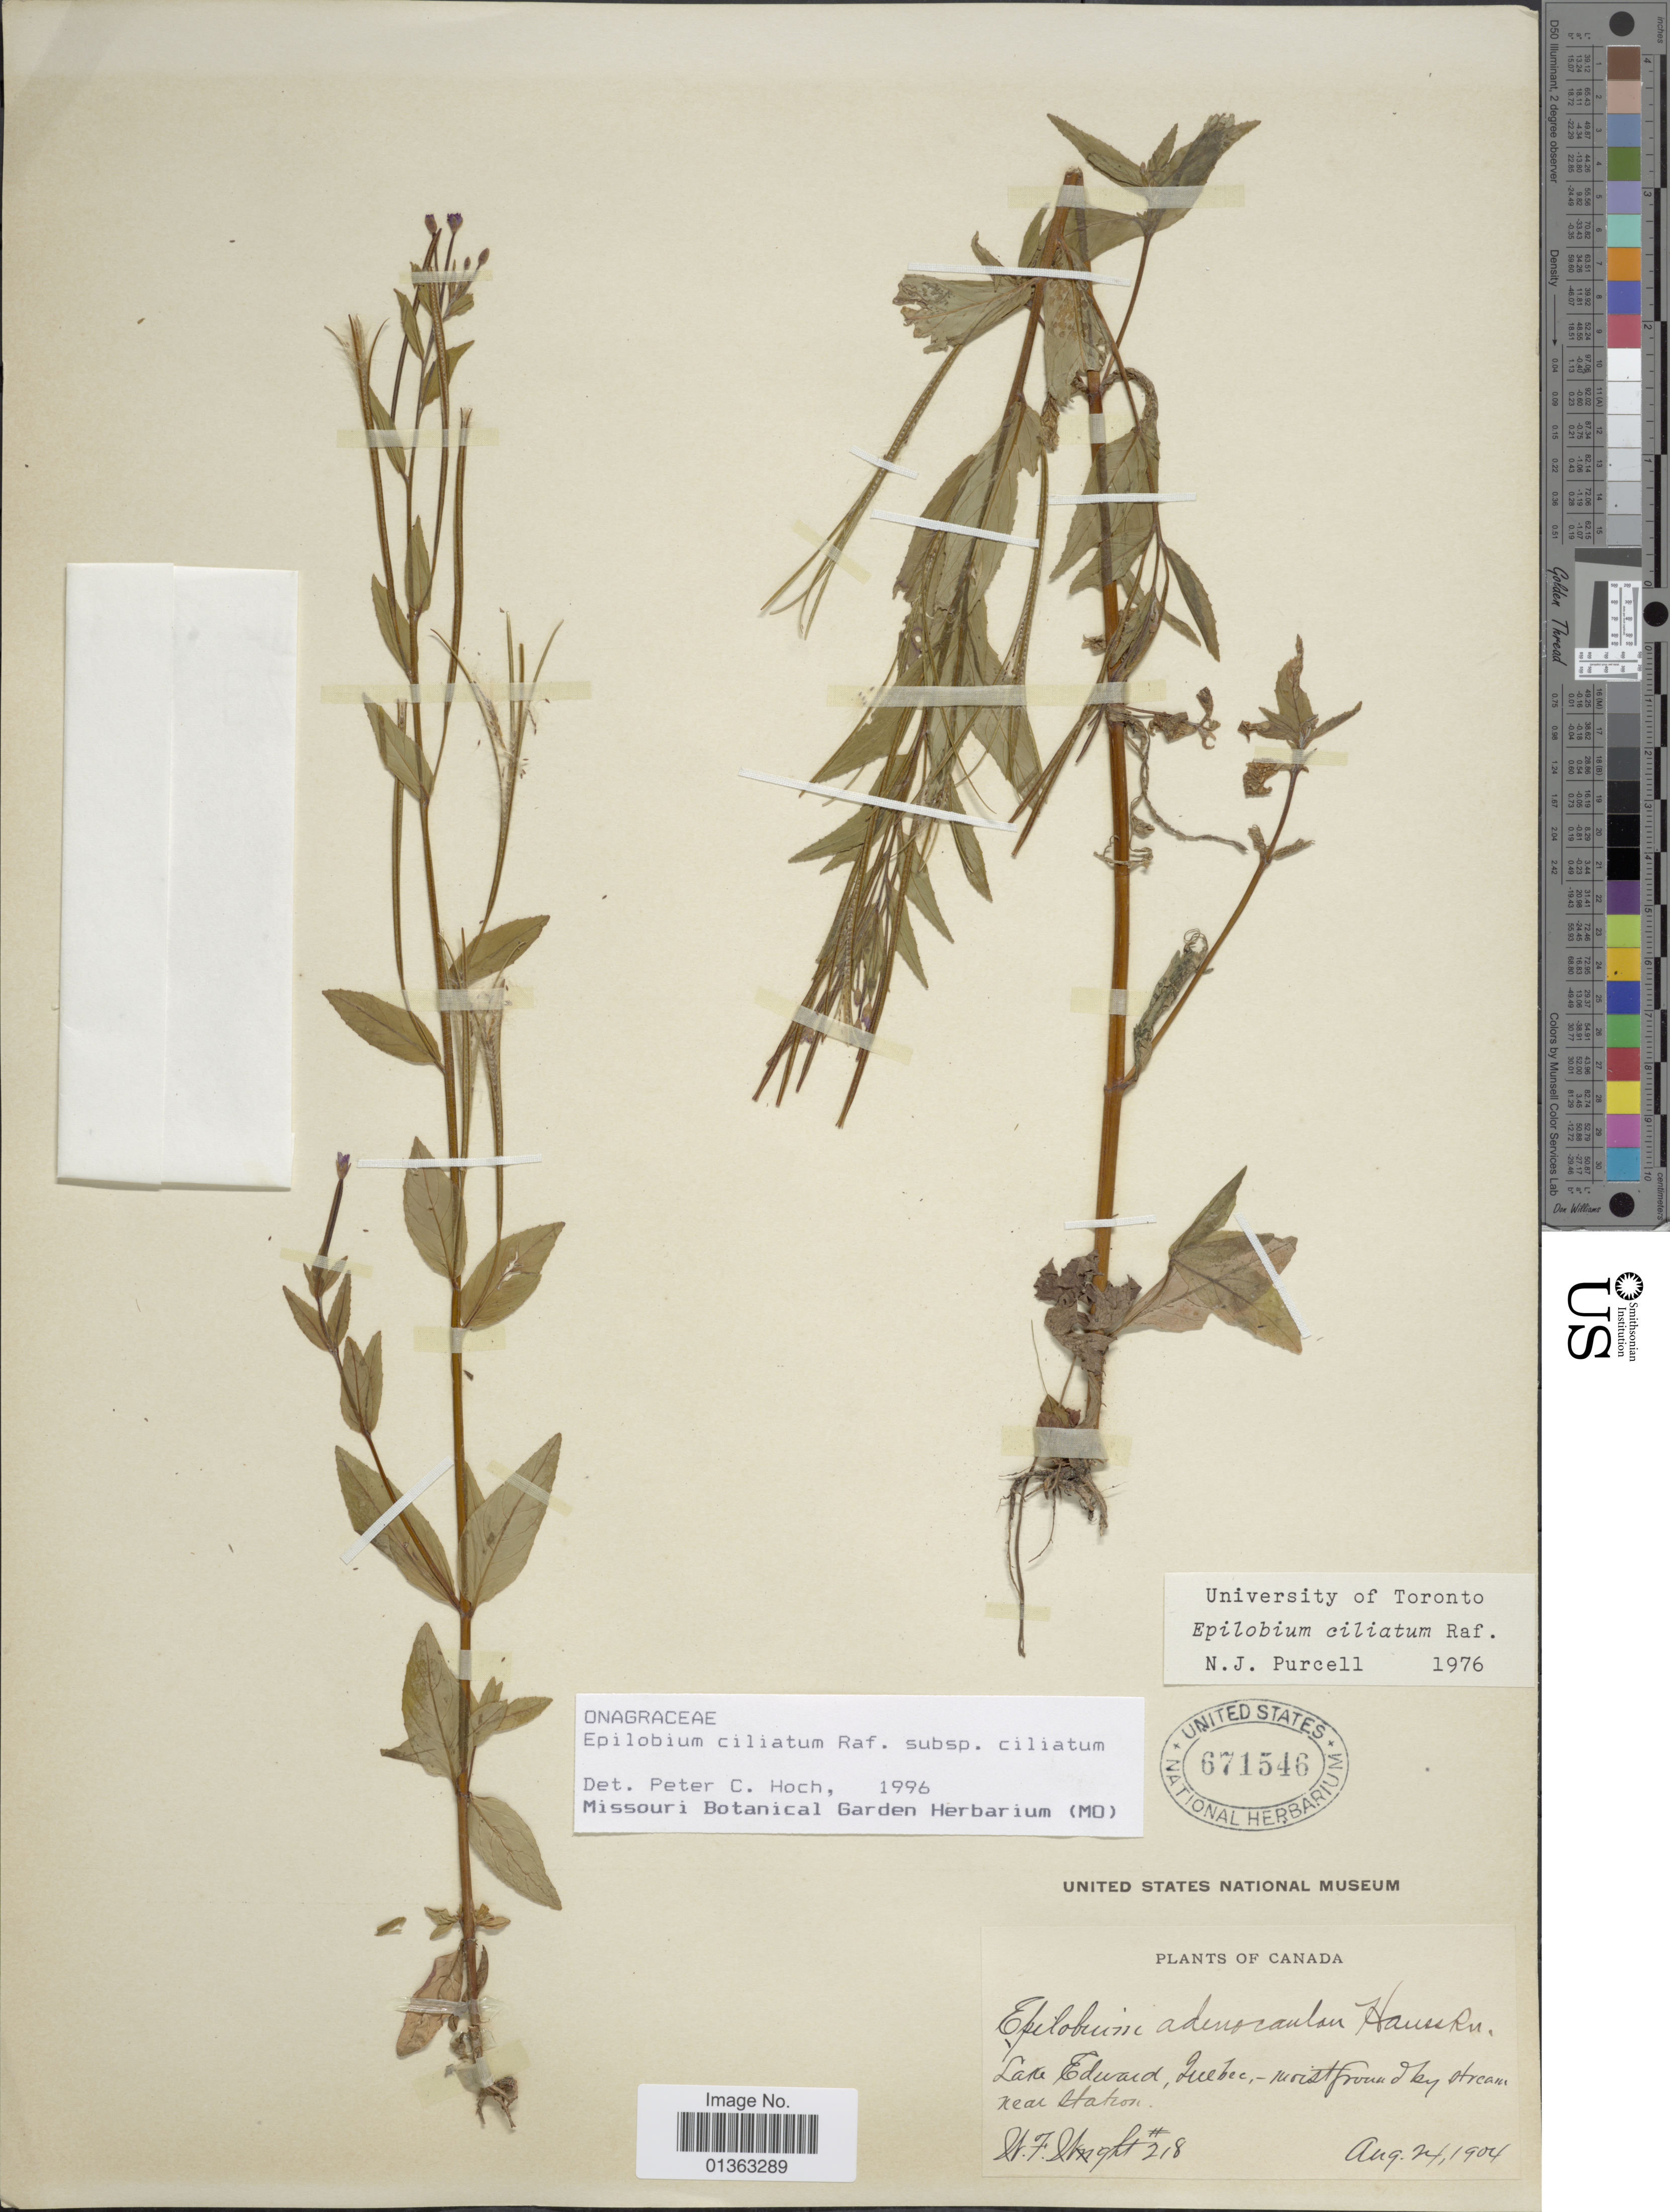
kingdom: Plantae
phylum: Tracheophyta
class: Magnoliopsida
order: Myrtales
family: Onagraceae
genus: Epilobium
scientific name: Epilobium ciliatum subsp. ciliatum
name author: Raf.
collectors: W. F. Wright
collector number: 218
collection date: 1904-08-24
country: Canada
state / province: Quebec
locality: Lake Edward.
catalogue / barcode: US 671546